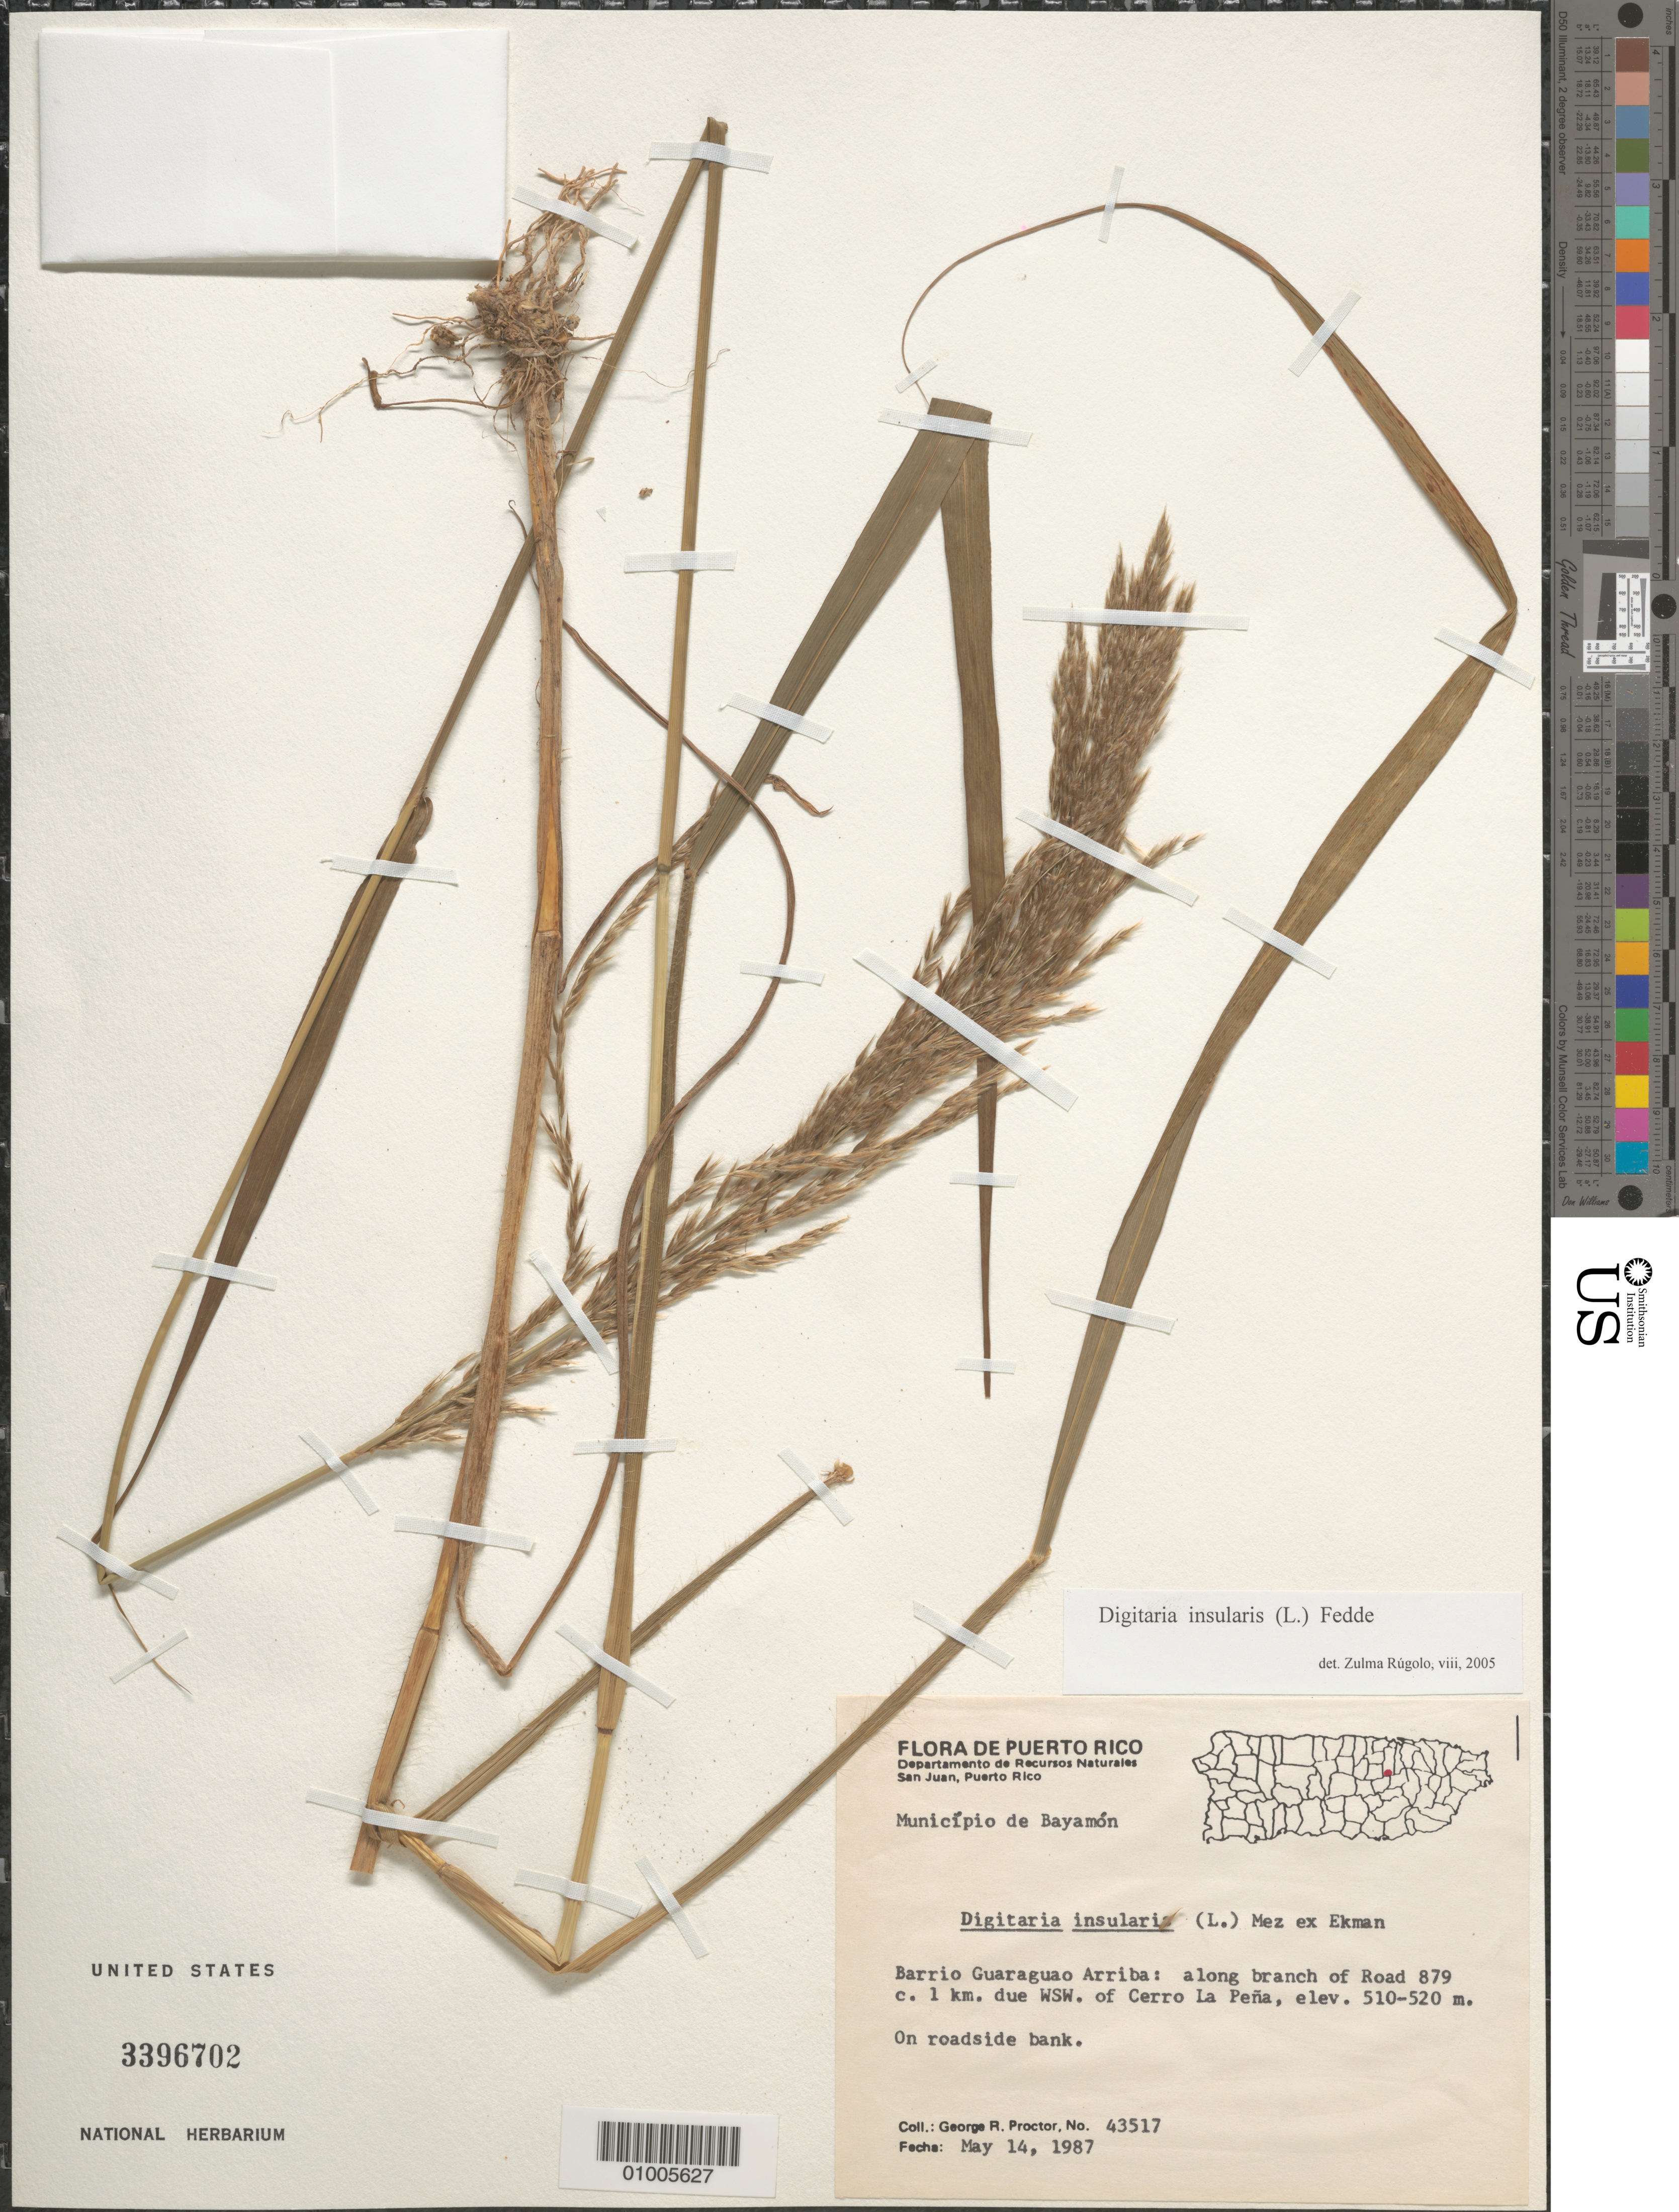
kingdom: Plantae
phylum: Tracheophyta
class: Liliopsida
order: Poales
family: Poaceae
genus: Digitaria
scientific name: Digitaria insularis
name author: (L.) Mez ex Ekman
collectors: G. R. Proctor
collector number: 43517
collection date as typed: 14 May 1987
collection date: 1987-05-14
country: Puerto Rico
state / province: Bayamón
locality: Barrio Guaraguo Arriba: along branch of Road 879 c. 1 km. due WSW. of Cerro Le Pena. on roadside bank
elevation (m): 510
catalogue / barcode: US 3396702